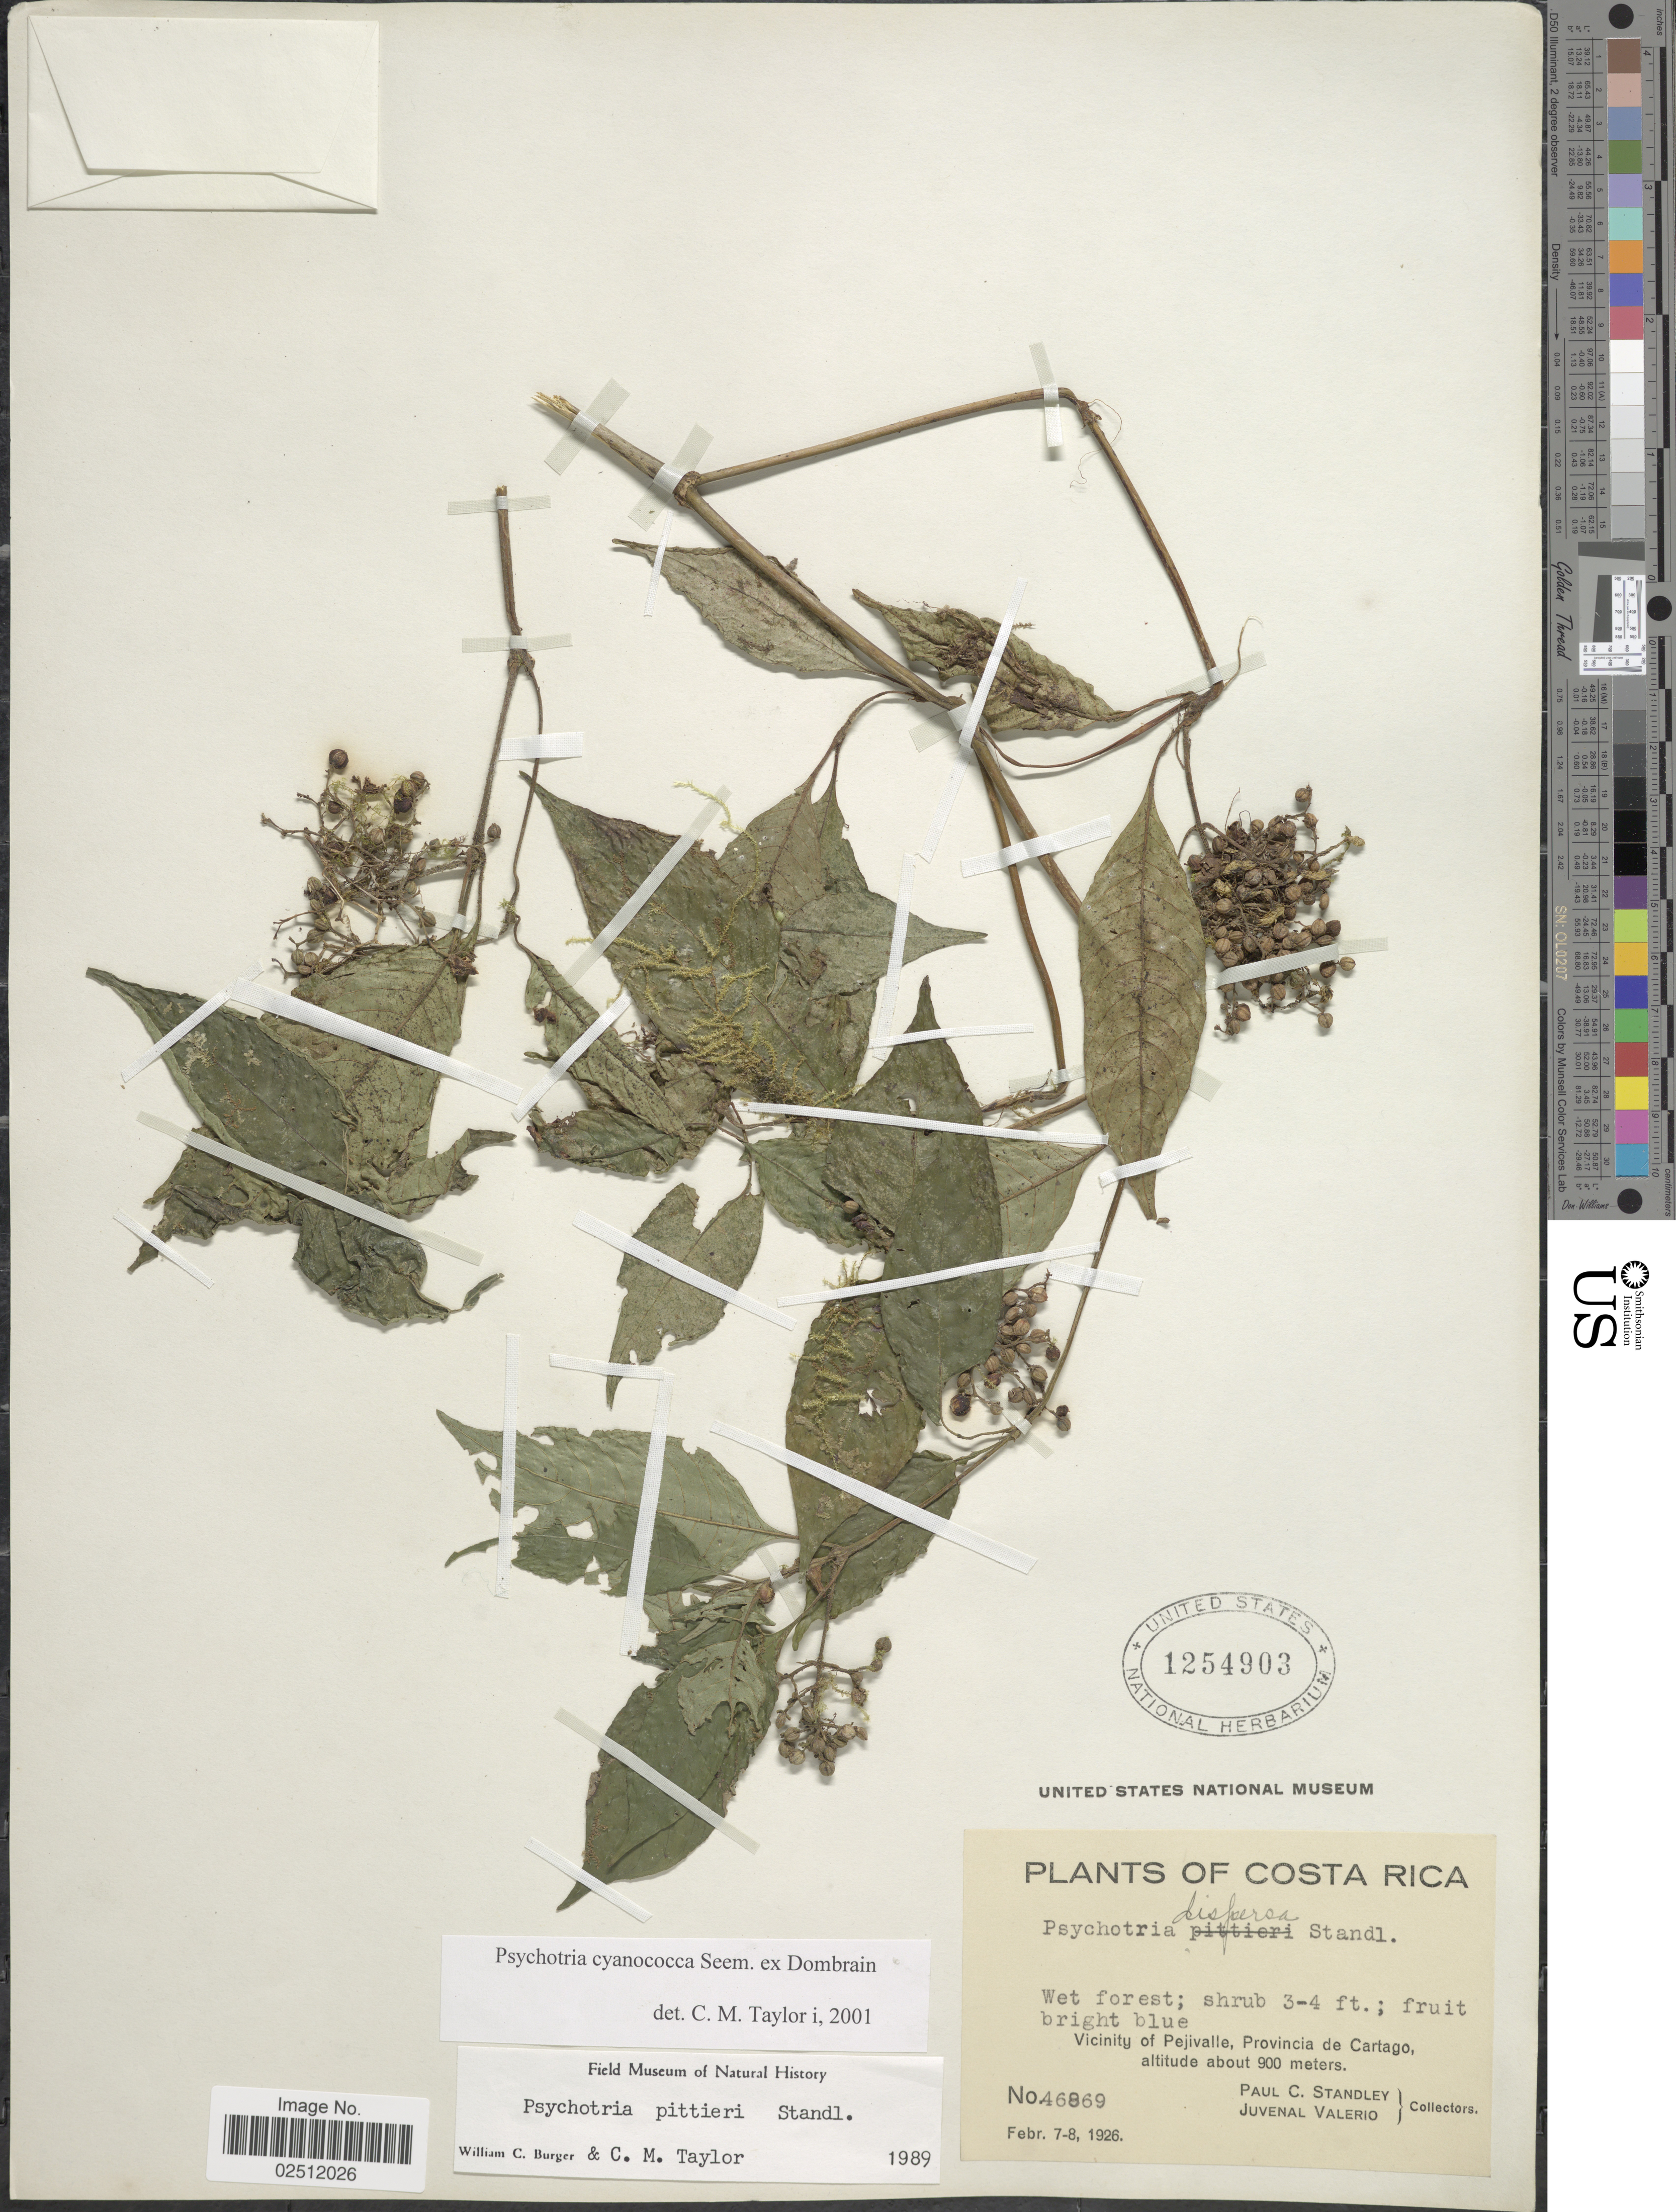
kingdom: Plantae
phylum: Tracheophyta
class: Magnoliopsida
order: Gentianales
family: Rubiaceae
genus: Psychotria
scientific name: Psychotria cyanococca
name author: Seem. ex Dombrain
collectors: P. C. Standley & J. Valerio R.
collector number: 46869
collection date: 1926-02-07/1926-02-08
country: Costa Rica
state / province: Cartago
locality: Wet forest; Vicinity of Pejivalle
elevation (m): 900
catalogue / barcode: US 1254903